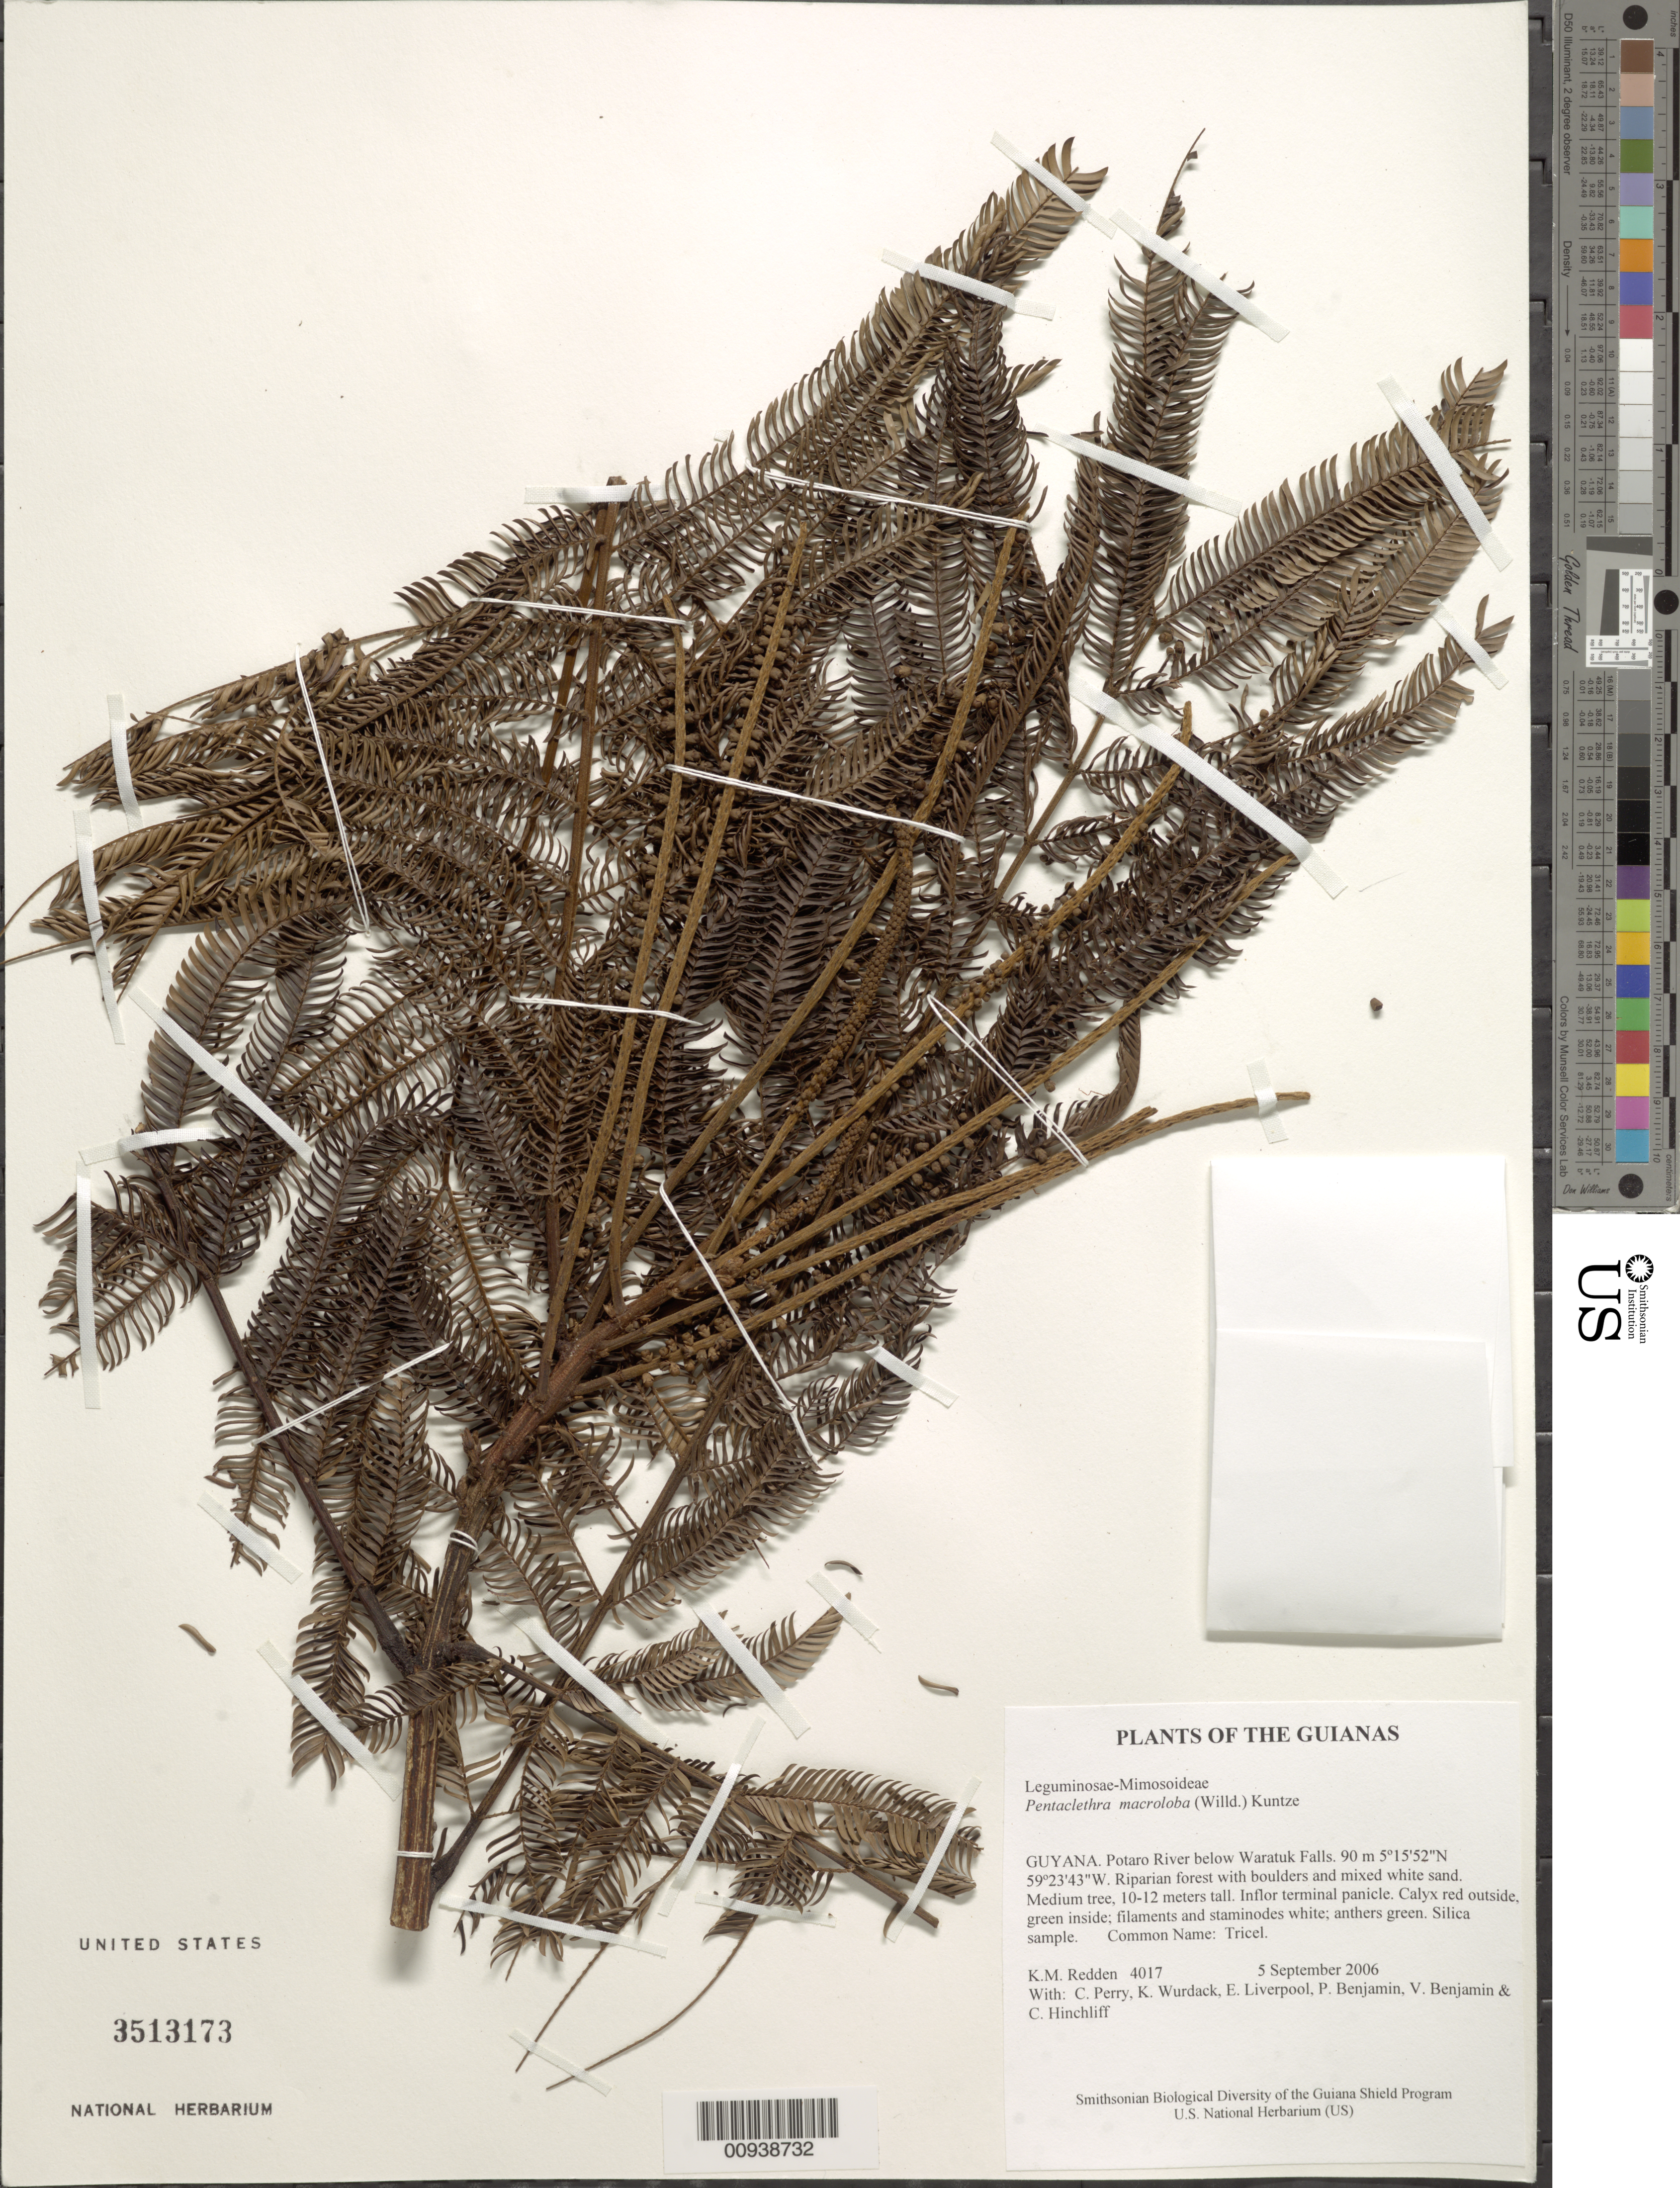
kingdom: Plantae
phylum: Tracheophyta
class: Magnoliopsida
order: Fabales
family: Fabaceae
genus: Pentaclethra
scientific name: Pentaclethra macroloba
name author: (Willd.) Kuntze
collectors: K. M. Redden, C. Perry, K. Wurdack, E. Liverpool, P. Benjamin, V. Benjamin & C. E. Hinchliff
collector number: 4017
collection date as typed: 5 September 2006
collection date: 2006-09-05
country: Guyana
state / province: Potaro-Siparuni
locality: Potaro River below Waratuk Falls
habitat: Riparian forest with boulders and mixed white sand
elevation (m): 90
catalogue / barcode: US 3513173